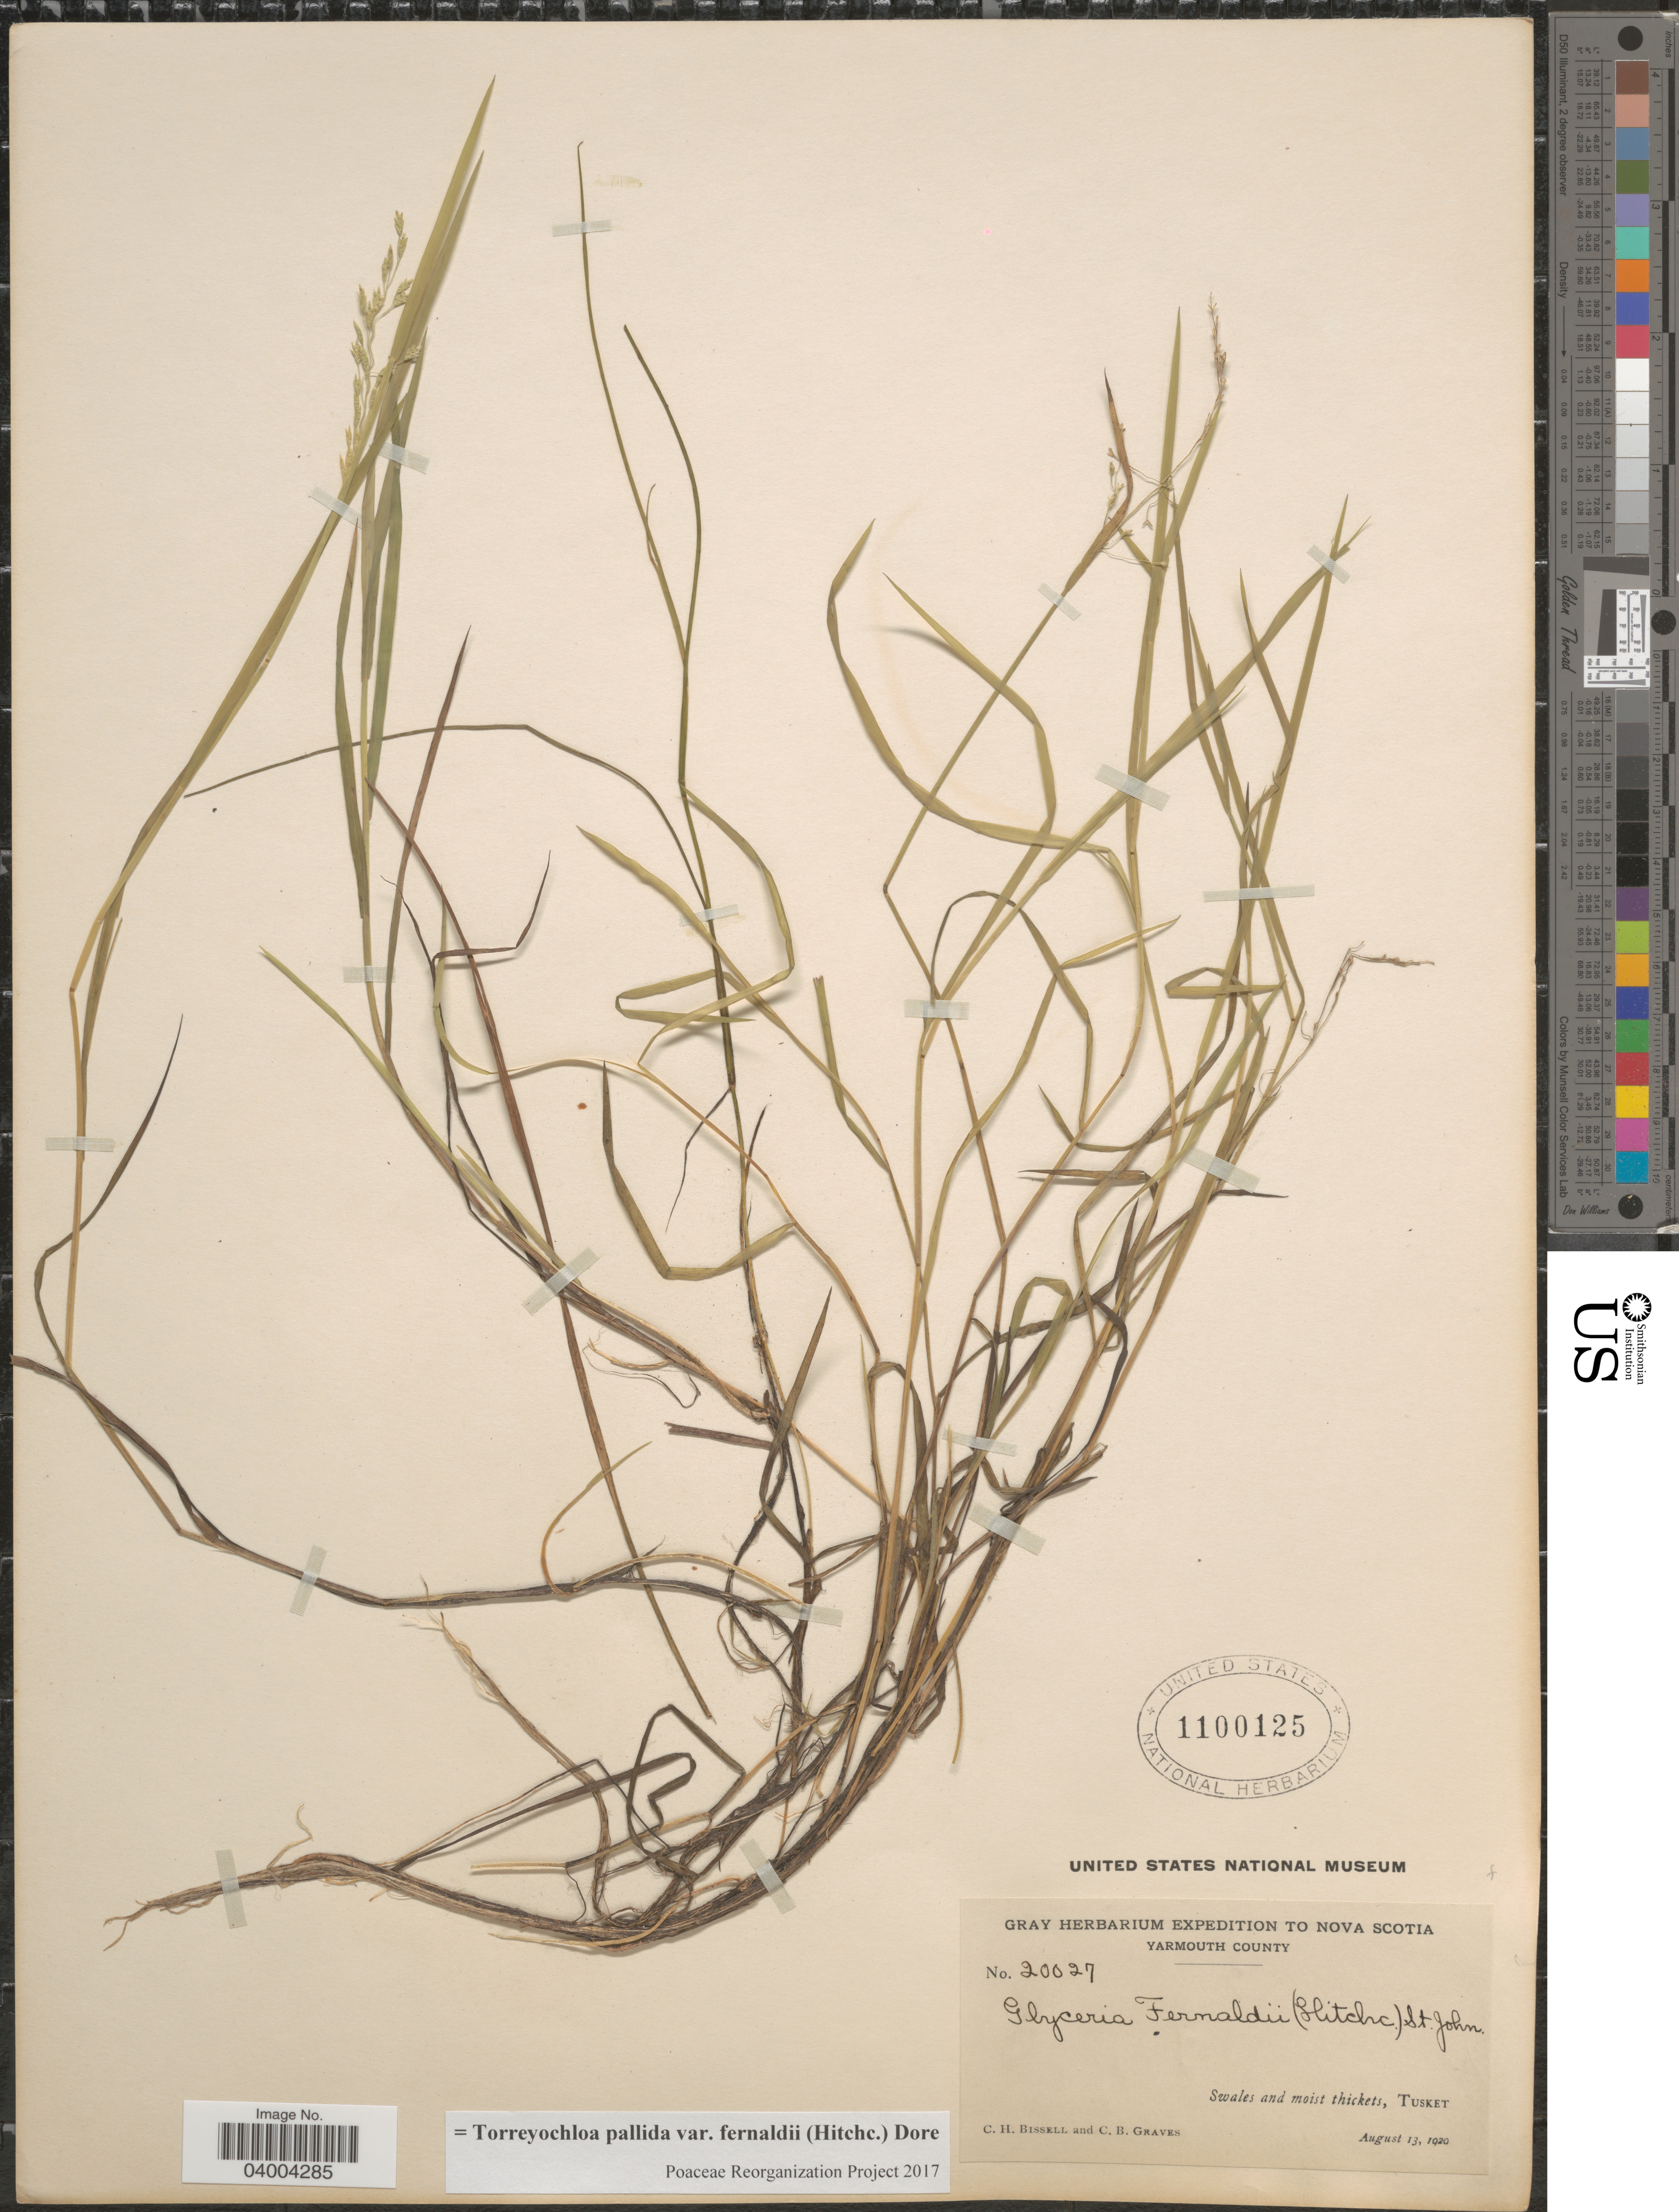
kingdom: Plantae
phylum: Tracheophyta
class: Liliopsida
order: Poales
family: Poaceae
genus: Torreyochloa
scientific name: Torreyochloa pallida var. fernaldii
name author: (Hitchc.) Dore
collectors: C. Bissell & C. Graves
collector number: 20027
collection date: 1920-08-13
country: Canada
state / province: Nova Scotia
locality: Yarmouth County. Swales and moist thickets, Tusket.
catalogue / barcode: US 1100125